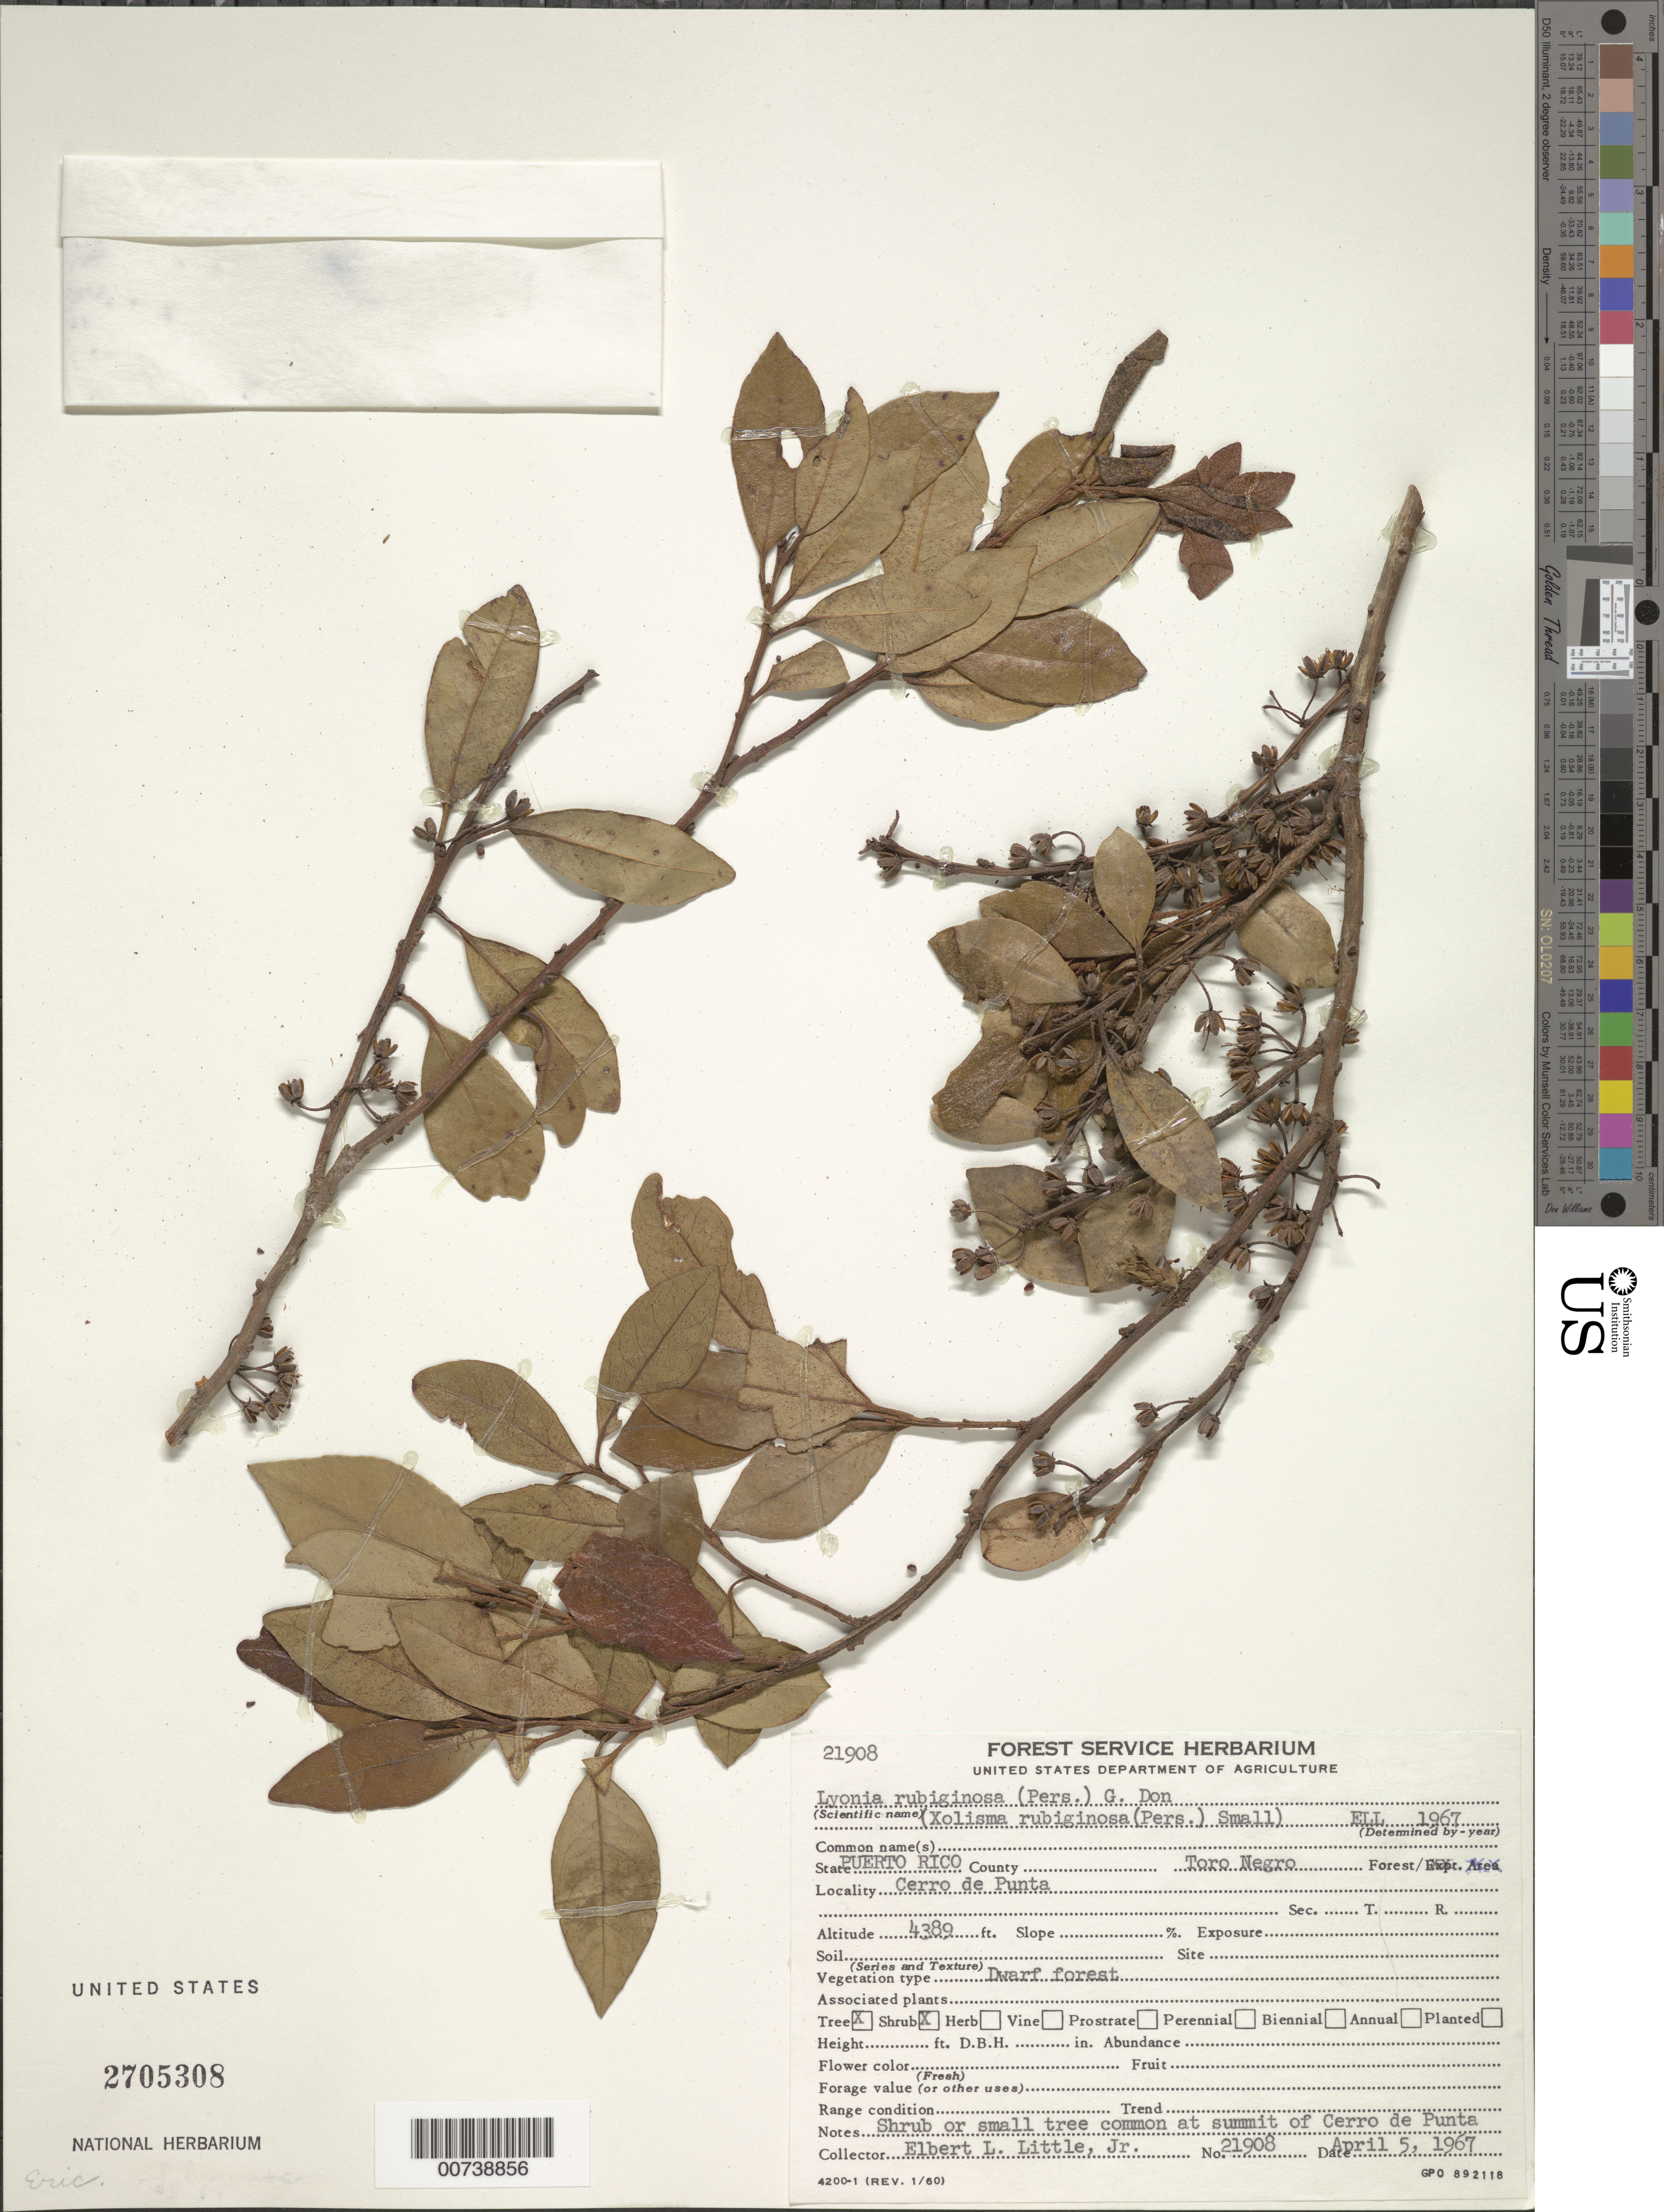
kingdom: Plantae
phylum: Tracheophyta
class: Magnoliopsida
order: Ericales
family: Ericaceae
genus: Lyonia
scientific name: Lyonia stahlii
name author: Urb.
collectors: E. L. Little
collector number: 21908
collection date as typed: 05 Apr 1967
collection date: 1967-04-05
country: Puerto Rico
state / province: Jayuya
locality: Toro Negro, Cerro de Punta, summit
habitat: Dwarf forest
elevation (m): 1338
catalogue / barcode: US 2705308